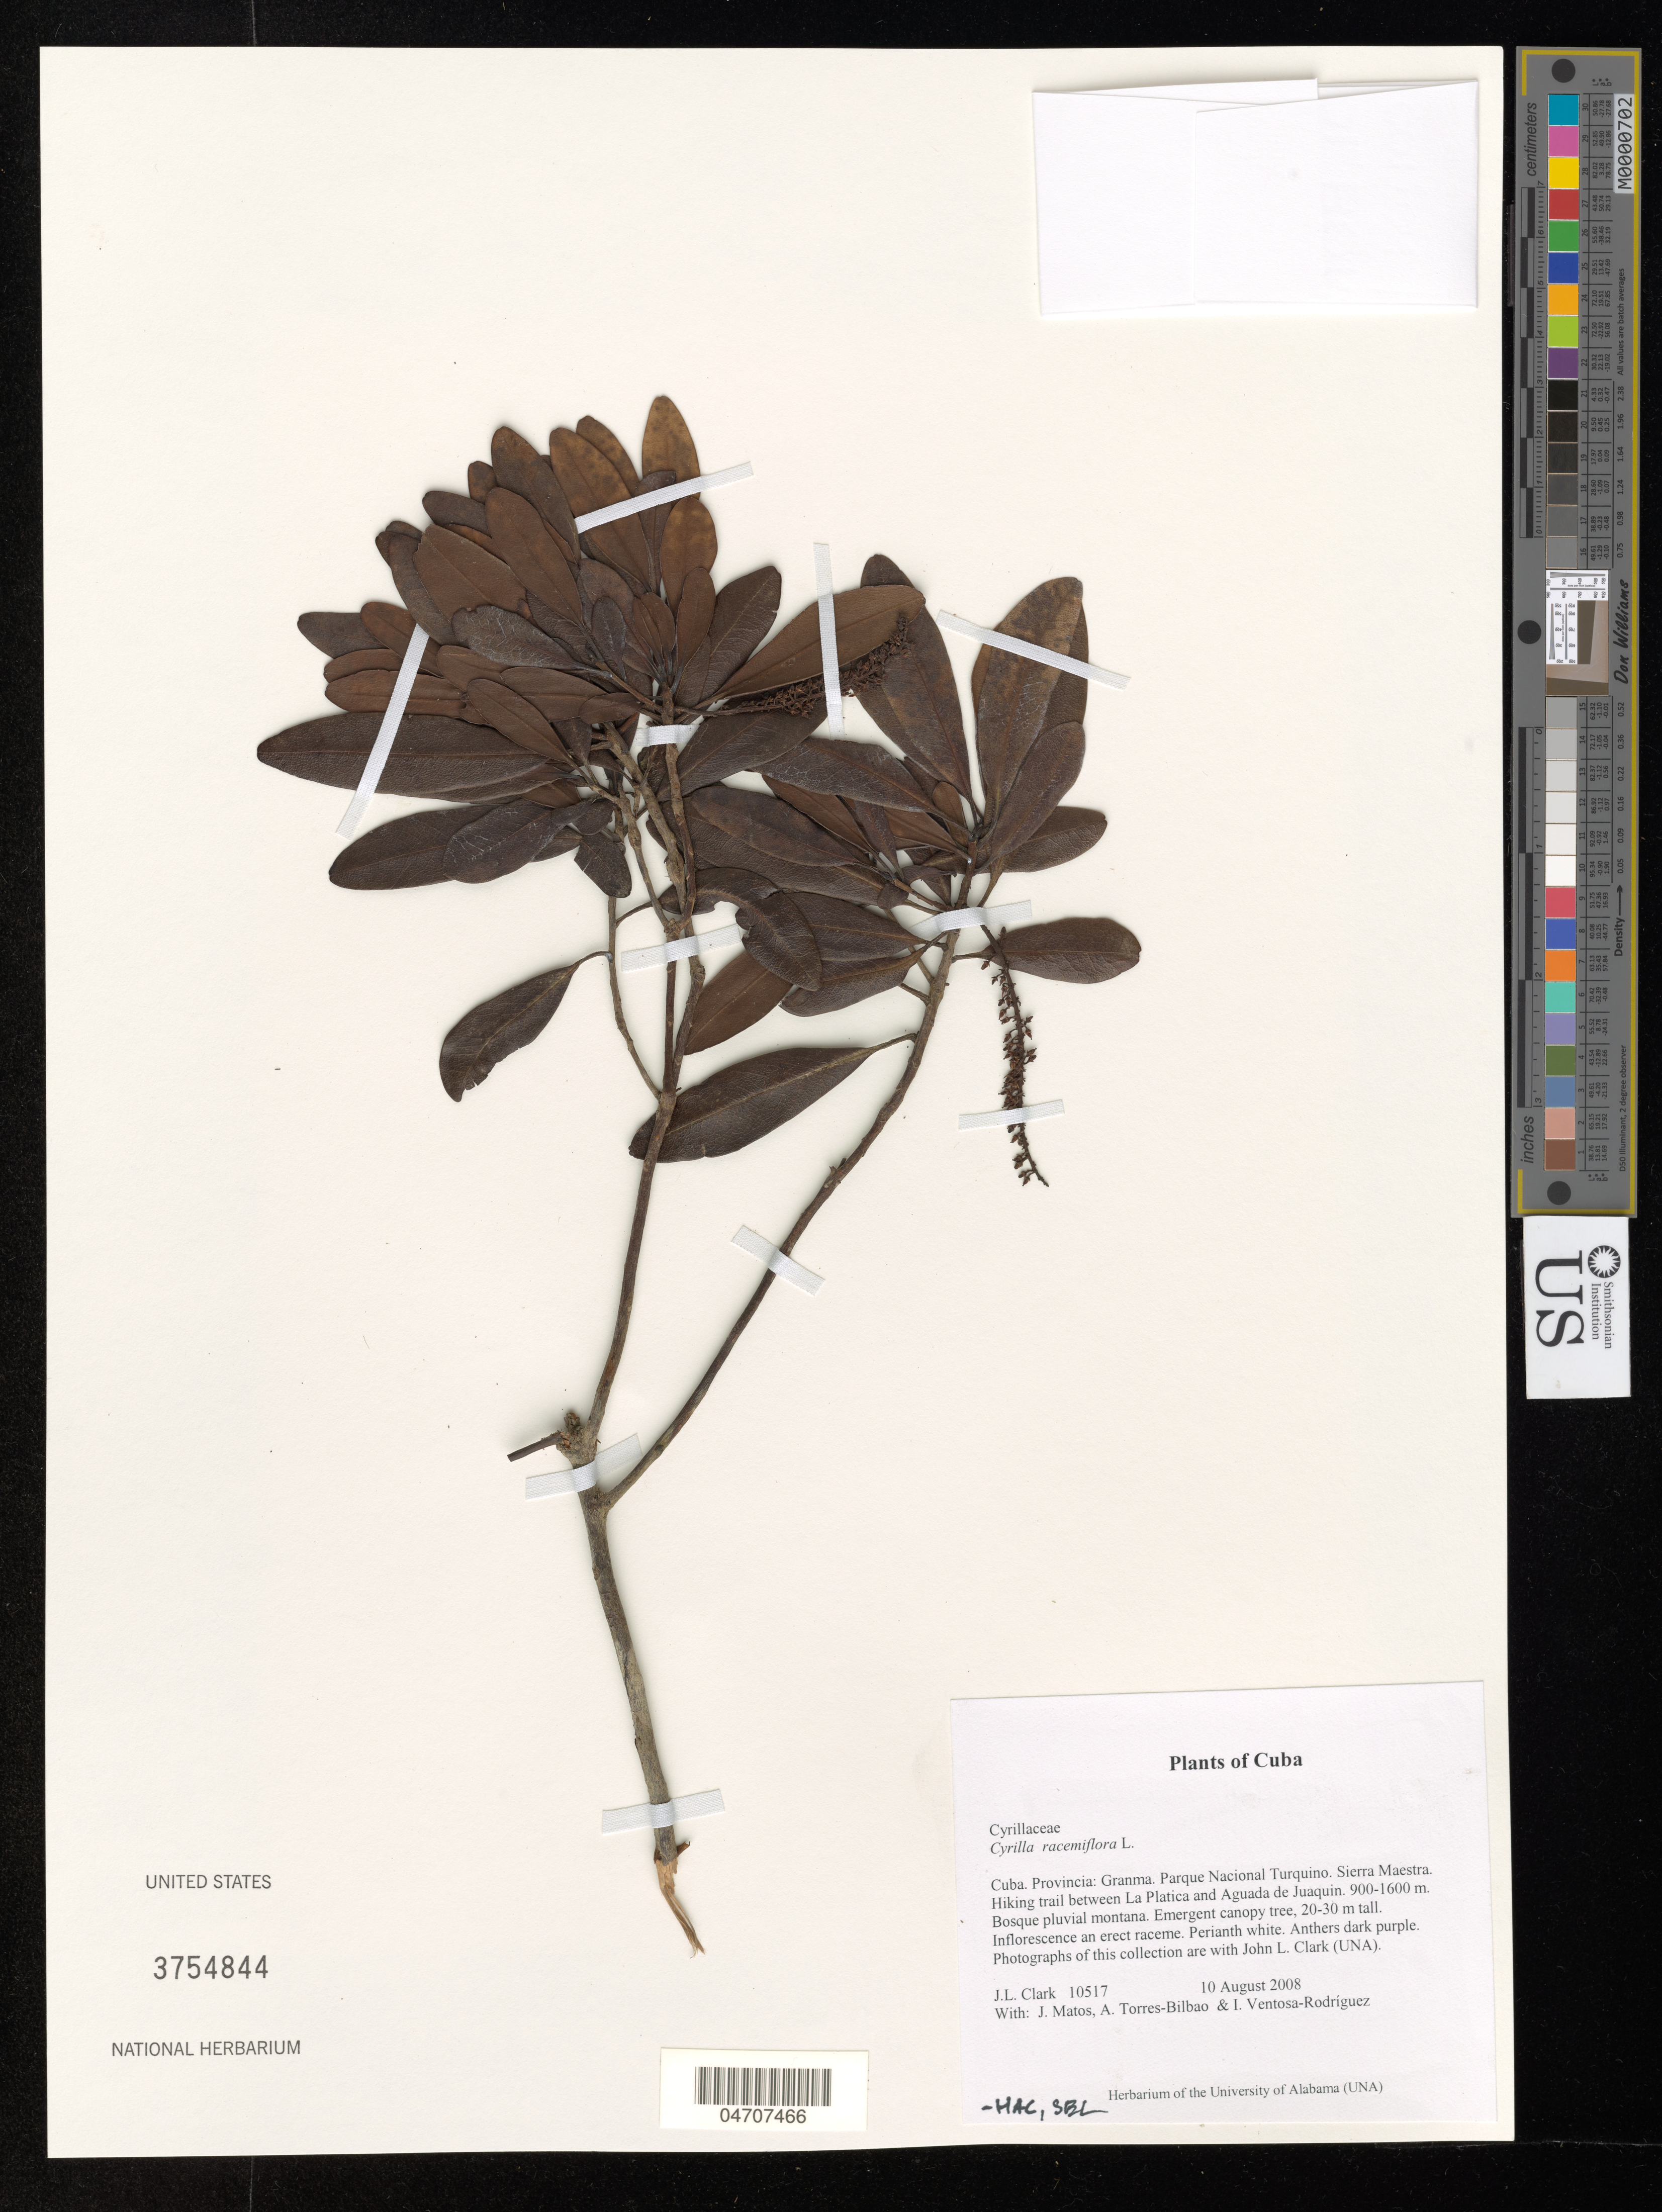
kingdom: Plantae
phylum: Tracheophyta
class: Magnoliopsida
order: Ericales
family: Cyrillaceae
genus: Cyrilla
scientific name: Cyrilla racemiflora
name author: L.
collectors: J. L. Clark, J. Matos, A. Torres-Bilbao & A. Hewitt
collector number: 10517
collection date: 2008-08-10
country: Cuba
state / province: Granma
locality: Parque Nacional Turquino. Sierra Maestra. Hiking trail between La Platica and Aguada de Juaquin.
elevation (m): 900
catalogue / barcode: US 3754844